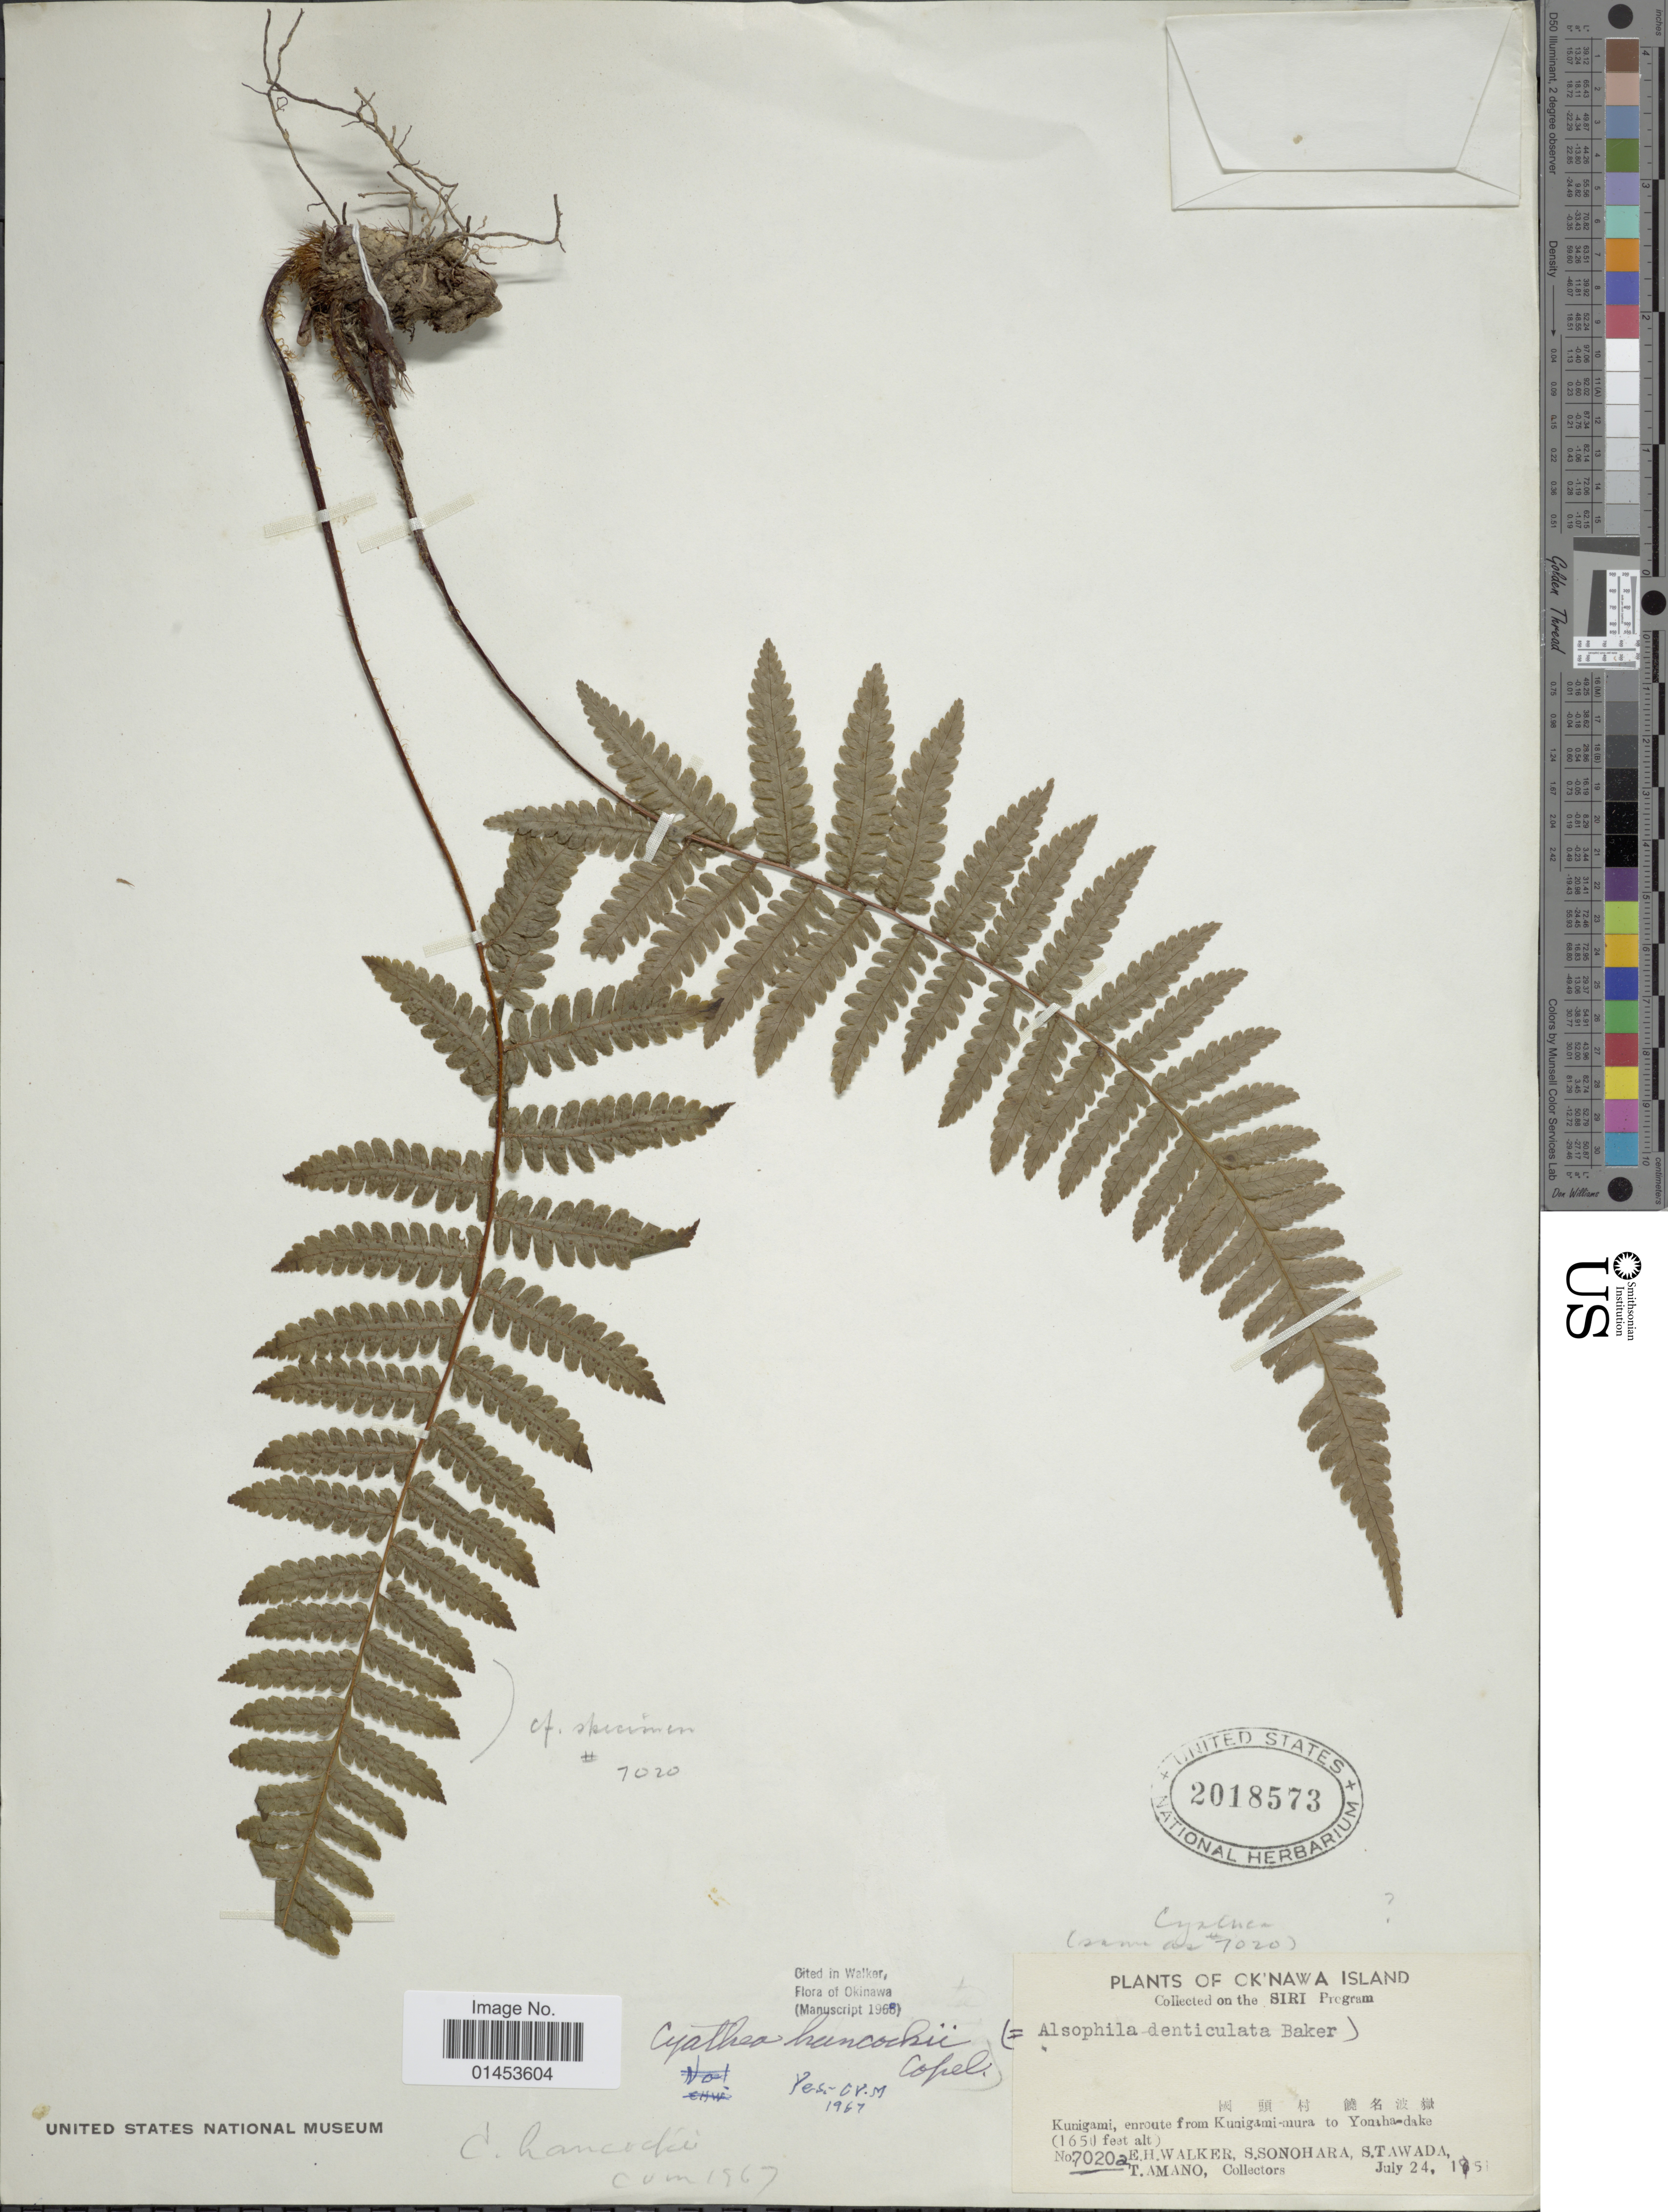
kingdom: Plantae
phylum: Tracheophyta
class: Polypodiopsida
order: Cyatheales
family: Cyatheaceae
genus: Cyathea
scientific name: Cyathea hancockii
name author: Copel.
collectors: E. H. Walker, S. Sonohara, S. Tawada & T. Amano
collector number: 7020a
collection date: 1951-07-24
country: Japan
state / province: Okinawa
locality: Okinawa Island, Kunigami, enroute from Kunigami-mura to Yomba-dake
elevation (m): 503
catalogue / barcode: US 2018573